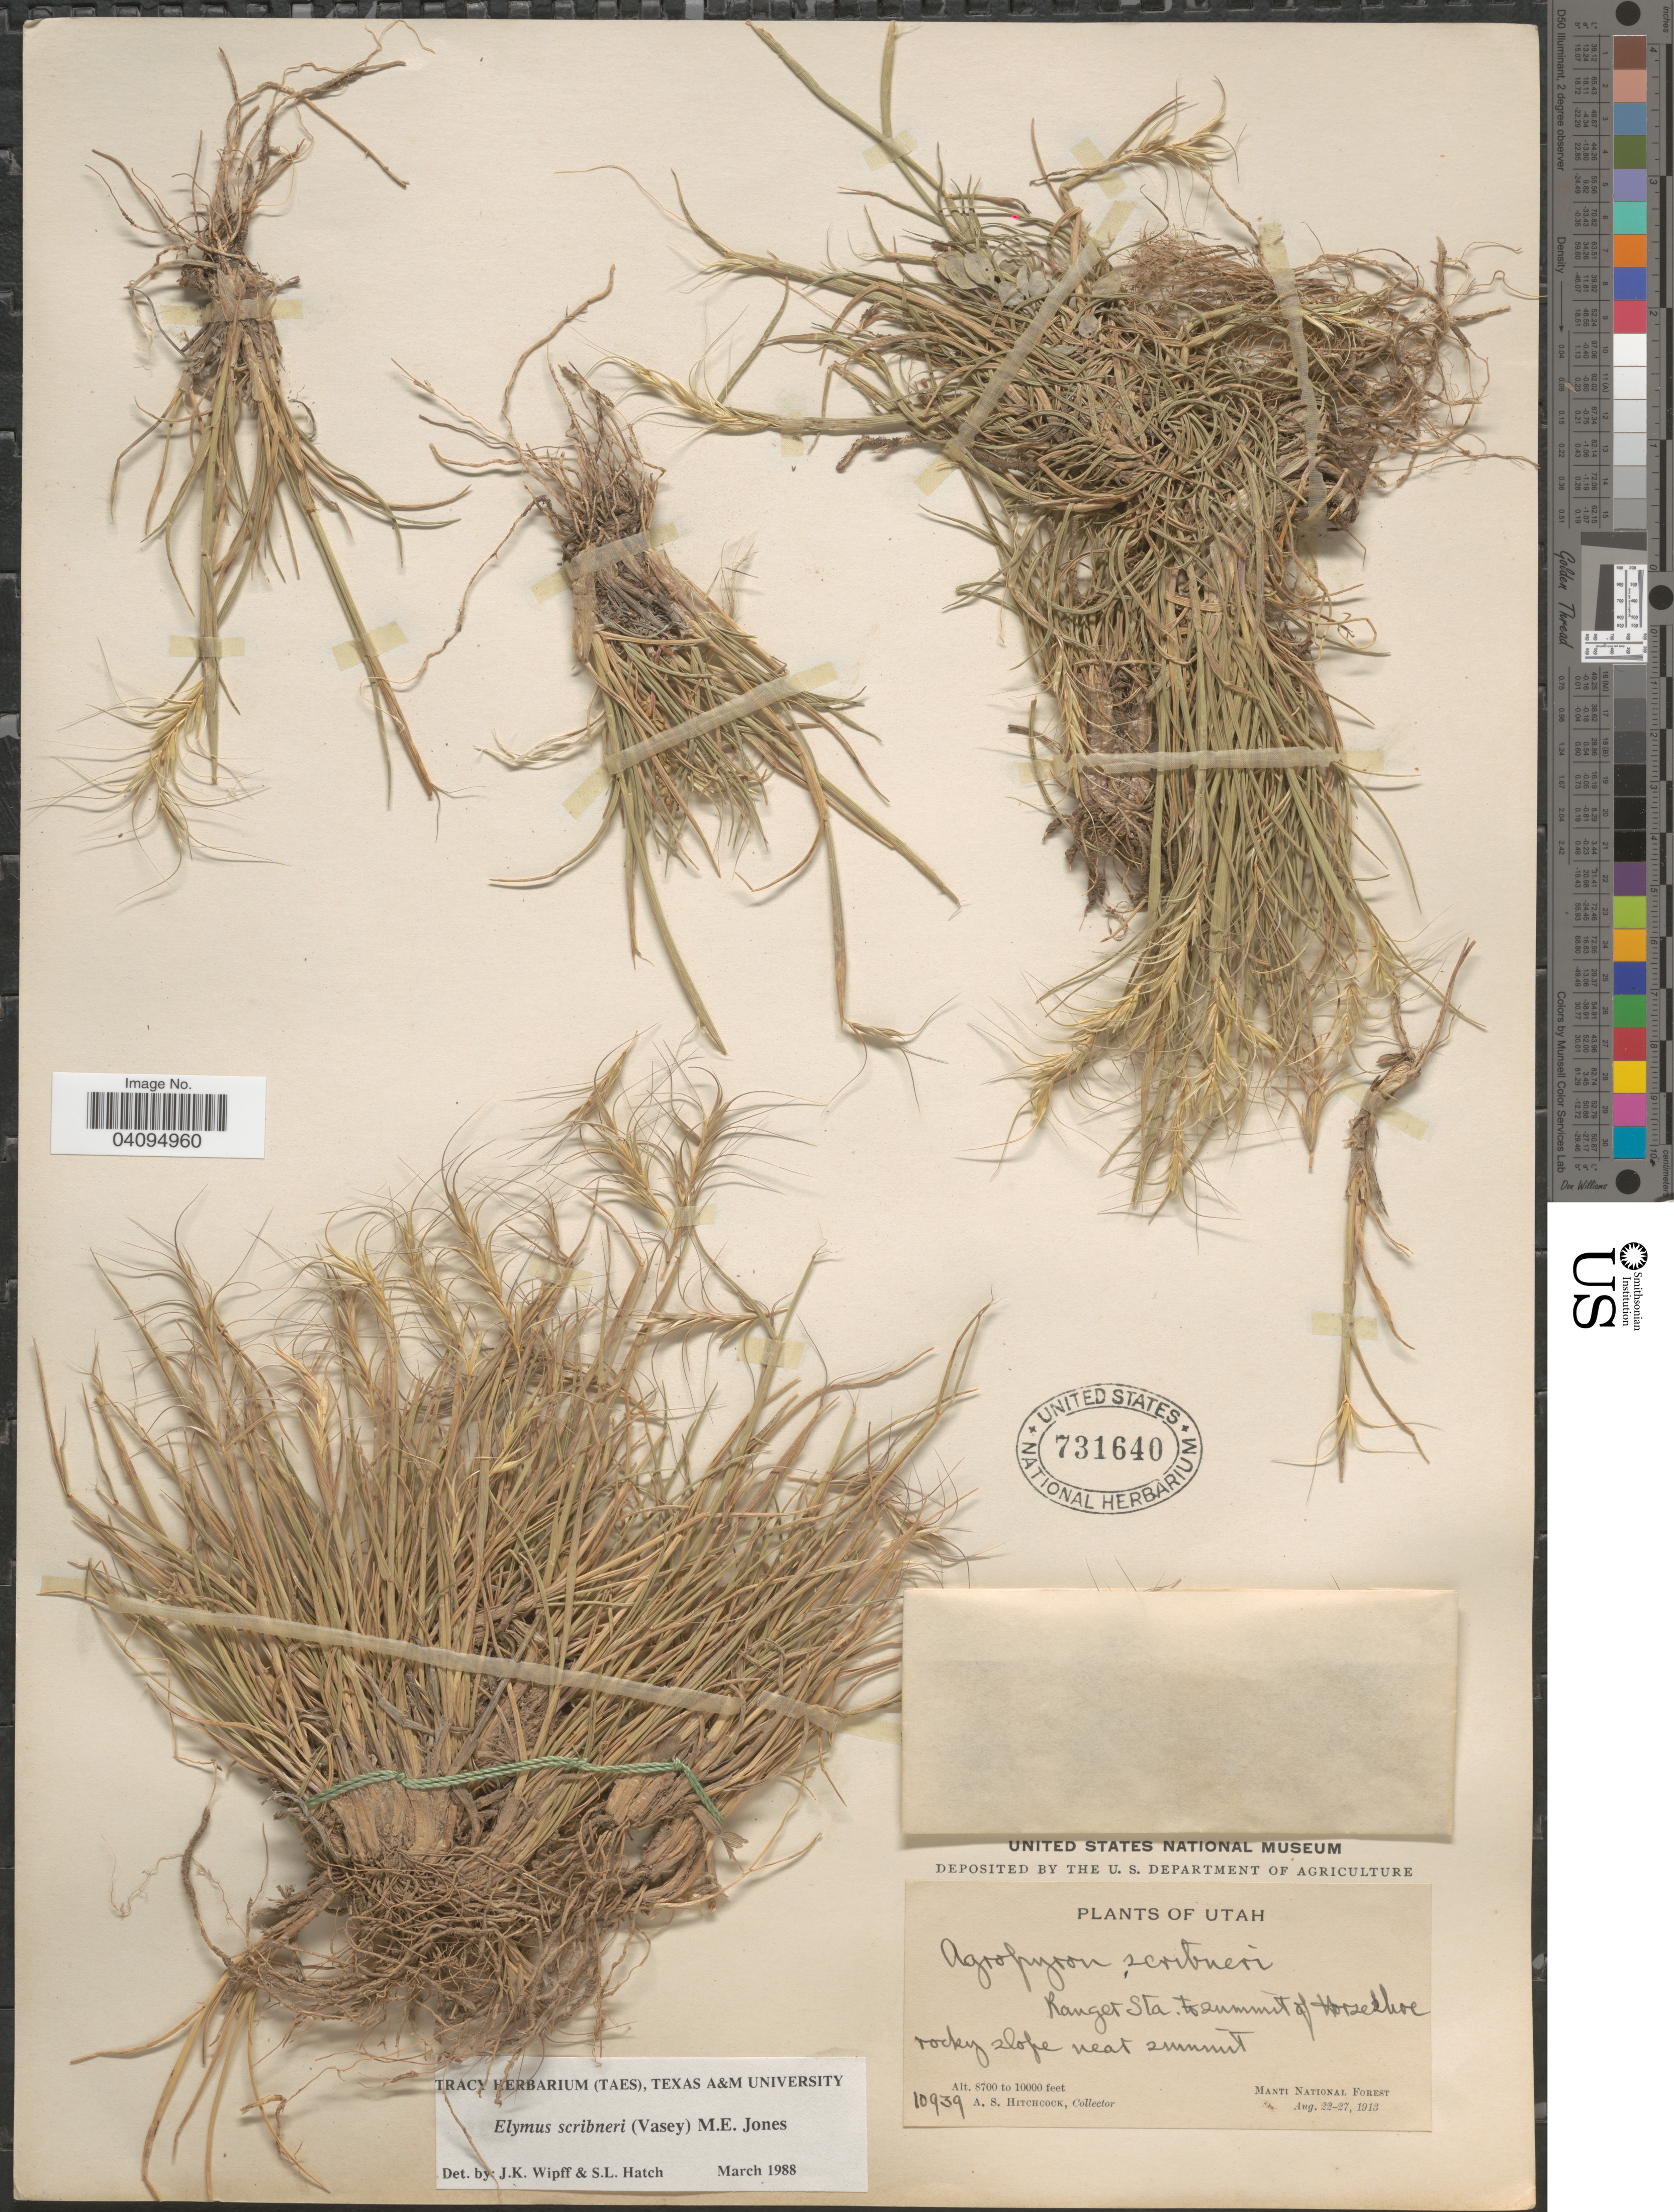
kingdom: Plantae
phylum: Tracheophyta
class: Liliopsida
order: Poales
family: Poaceae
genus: Elymus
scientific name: Elymus scribneri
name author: (Vasey) M.E. Jones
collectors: A. S. Hitchcock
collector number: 10939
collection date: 1913-08-22/1913-08-27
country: United States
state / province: Utah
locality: Ranger Sta. to summit of Horseshoe rocky slope near summit. Manti National Forest.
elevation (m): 2652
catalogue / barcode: US 731640